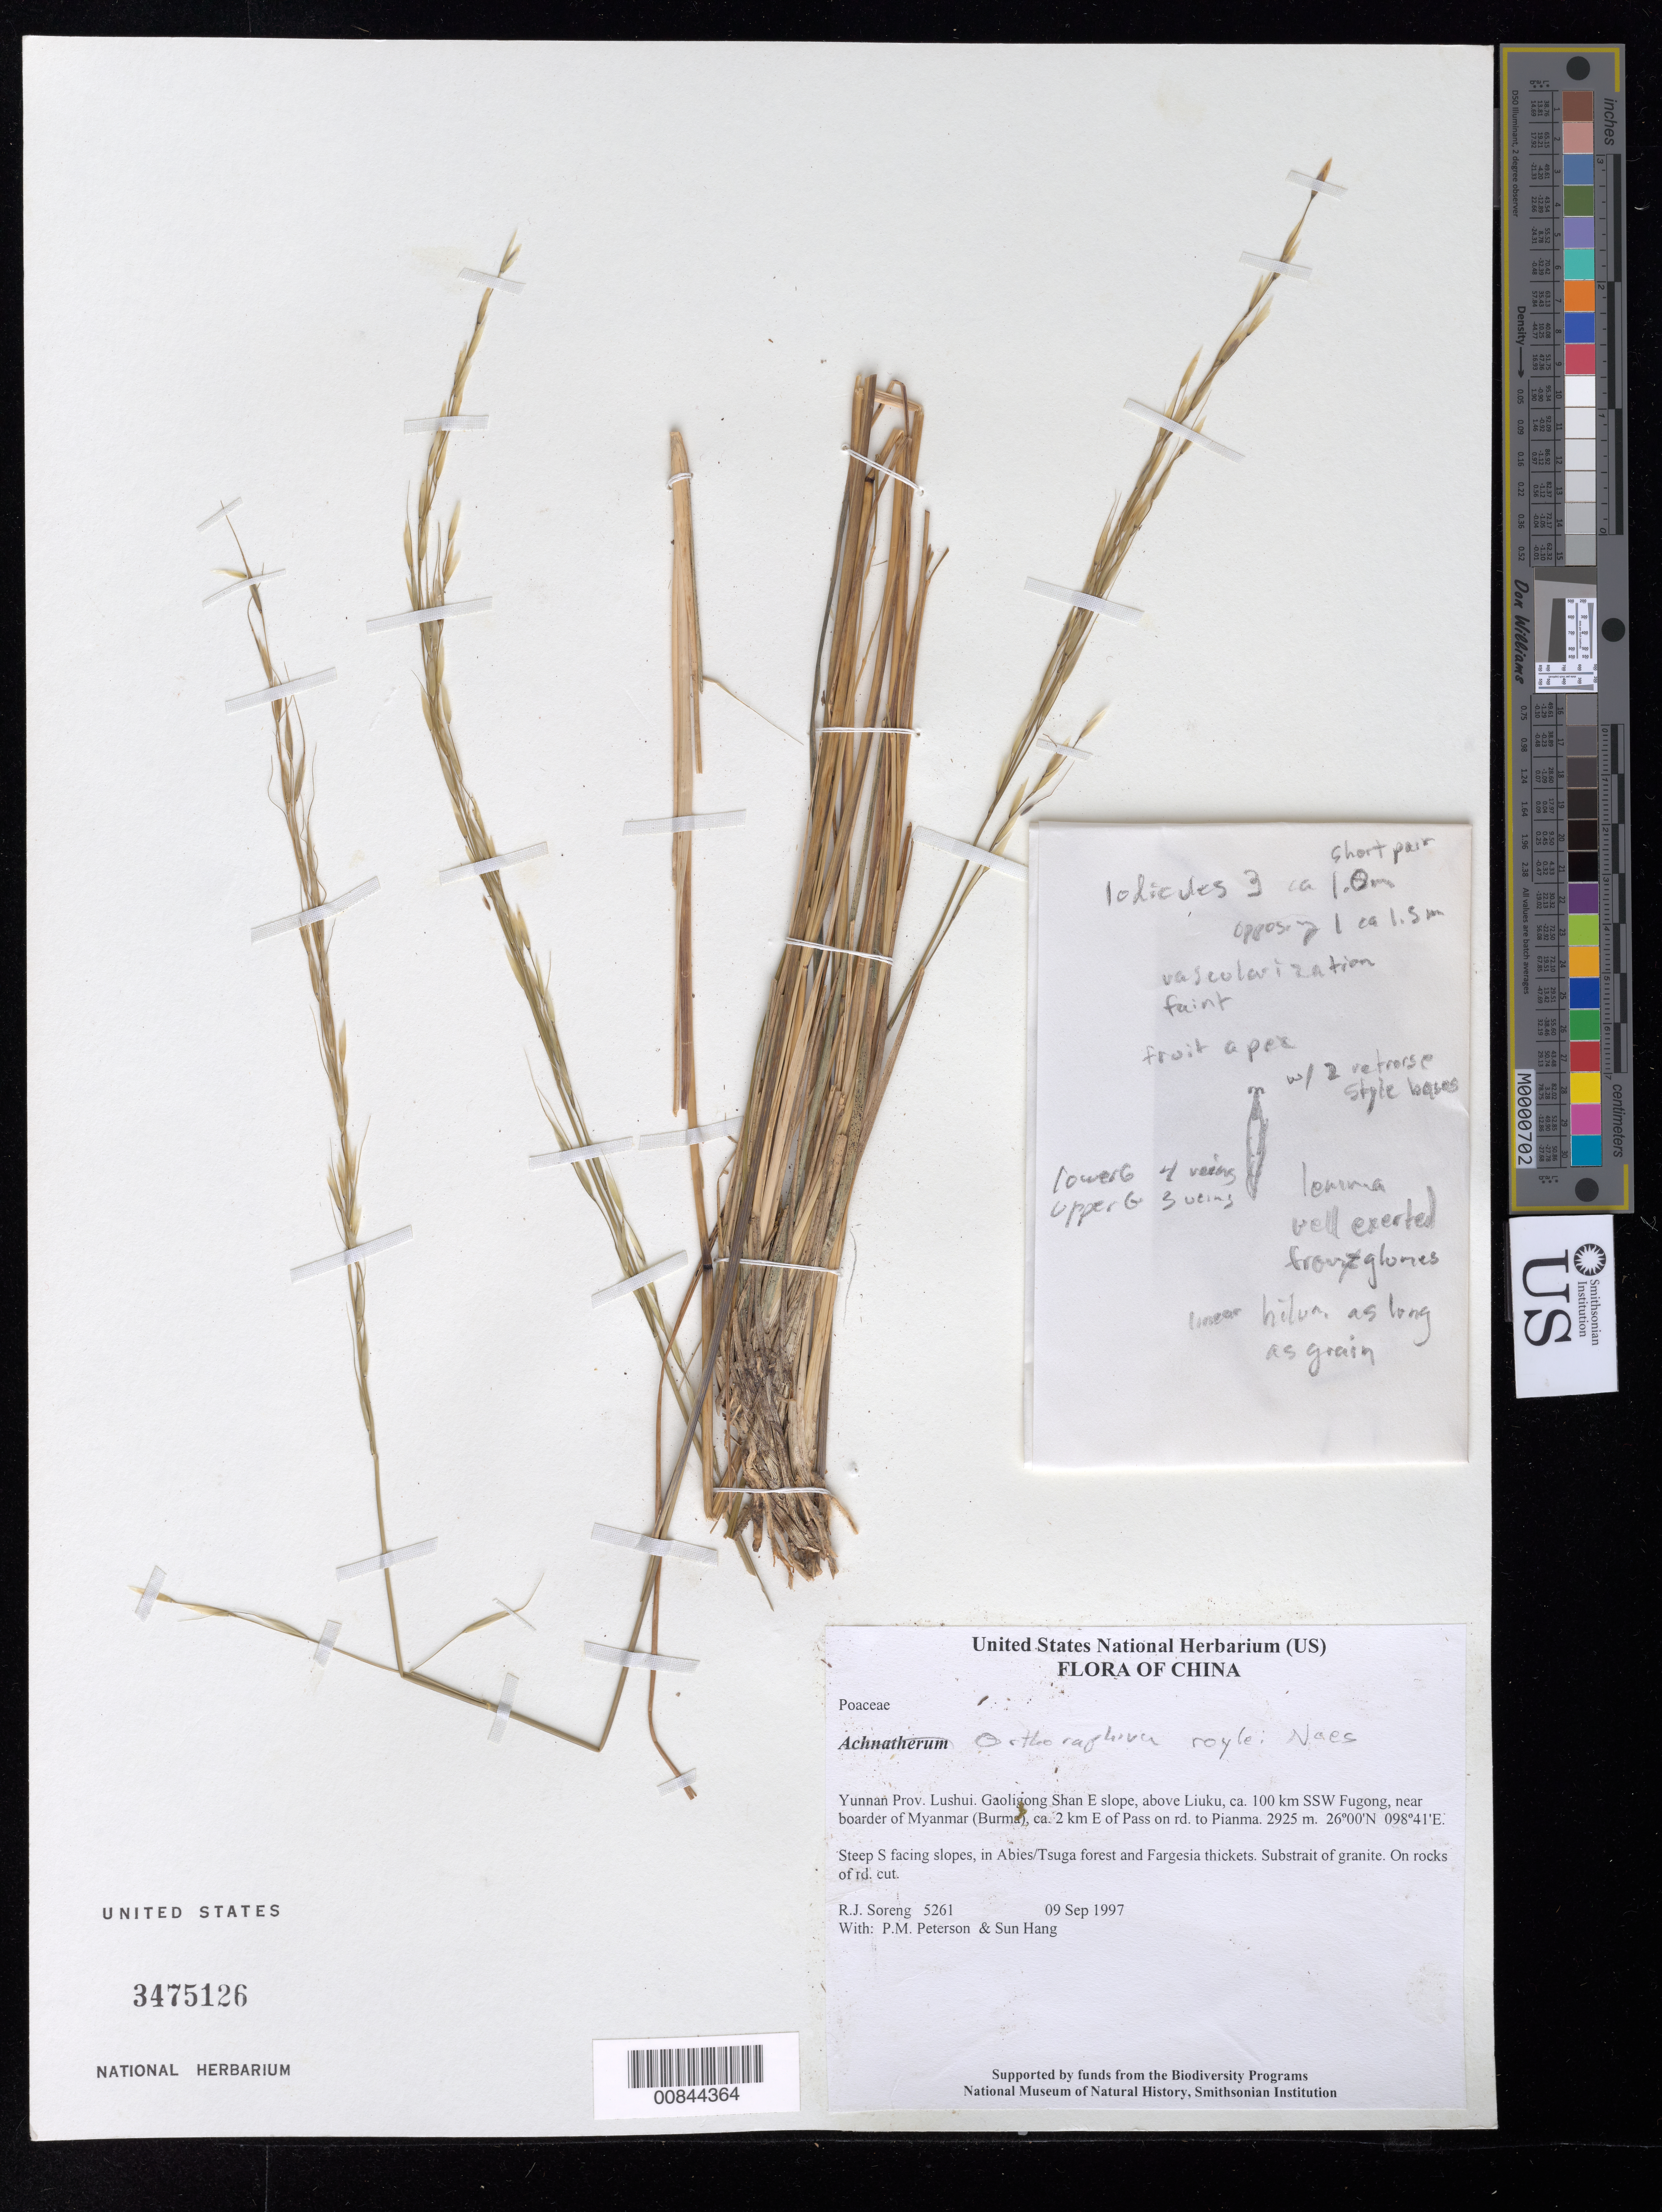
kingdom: Plantae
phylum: Tracheophyta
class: Liliopsida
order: Poales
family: Poaceae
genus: Orthoraphium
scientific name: Orthoraphium roylei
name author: Nees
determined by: Soreng, Robert J., Research Associate (BOT), Smithsonian Institution - National Museum of Natural History (UNITED STATES)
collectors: R. J. Soreng, P. M. Peterson & Sun Hang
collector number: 5261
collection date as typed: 09 Sep 1997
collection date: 1997-09-09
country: China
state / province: Yunnan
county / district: Lushui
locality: Gaoligong Shan E slope, above Liuku, ca. 100 km SSW Fugong, near boarder of Myanmar (Burma), ca. 2 km E of Pass on rd. to Pianma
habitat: Steep S facing slopes, in Abies/Tsuga forest and Fargesia thickets. Substrait of granite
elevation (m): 2925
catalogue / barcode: US 3475126